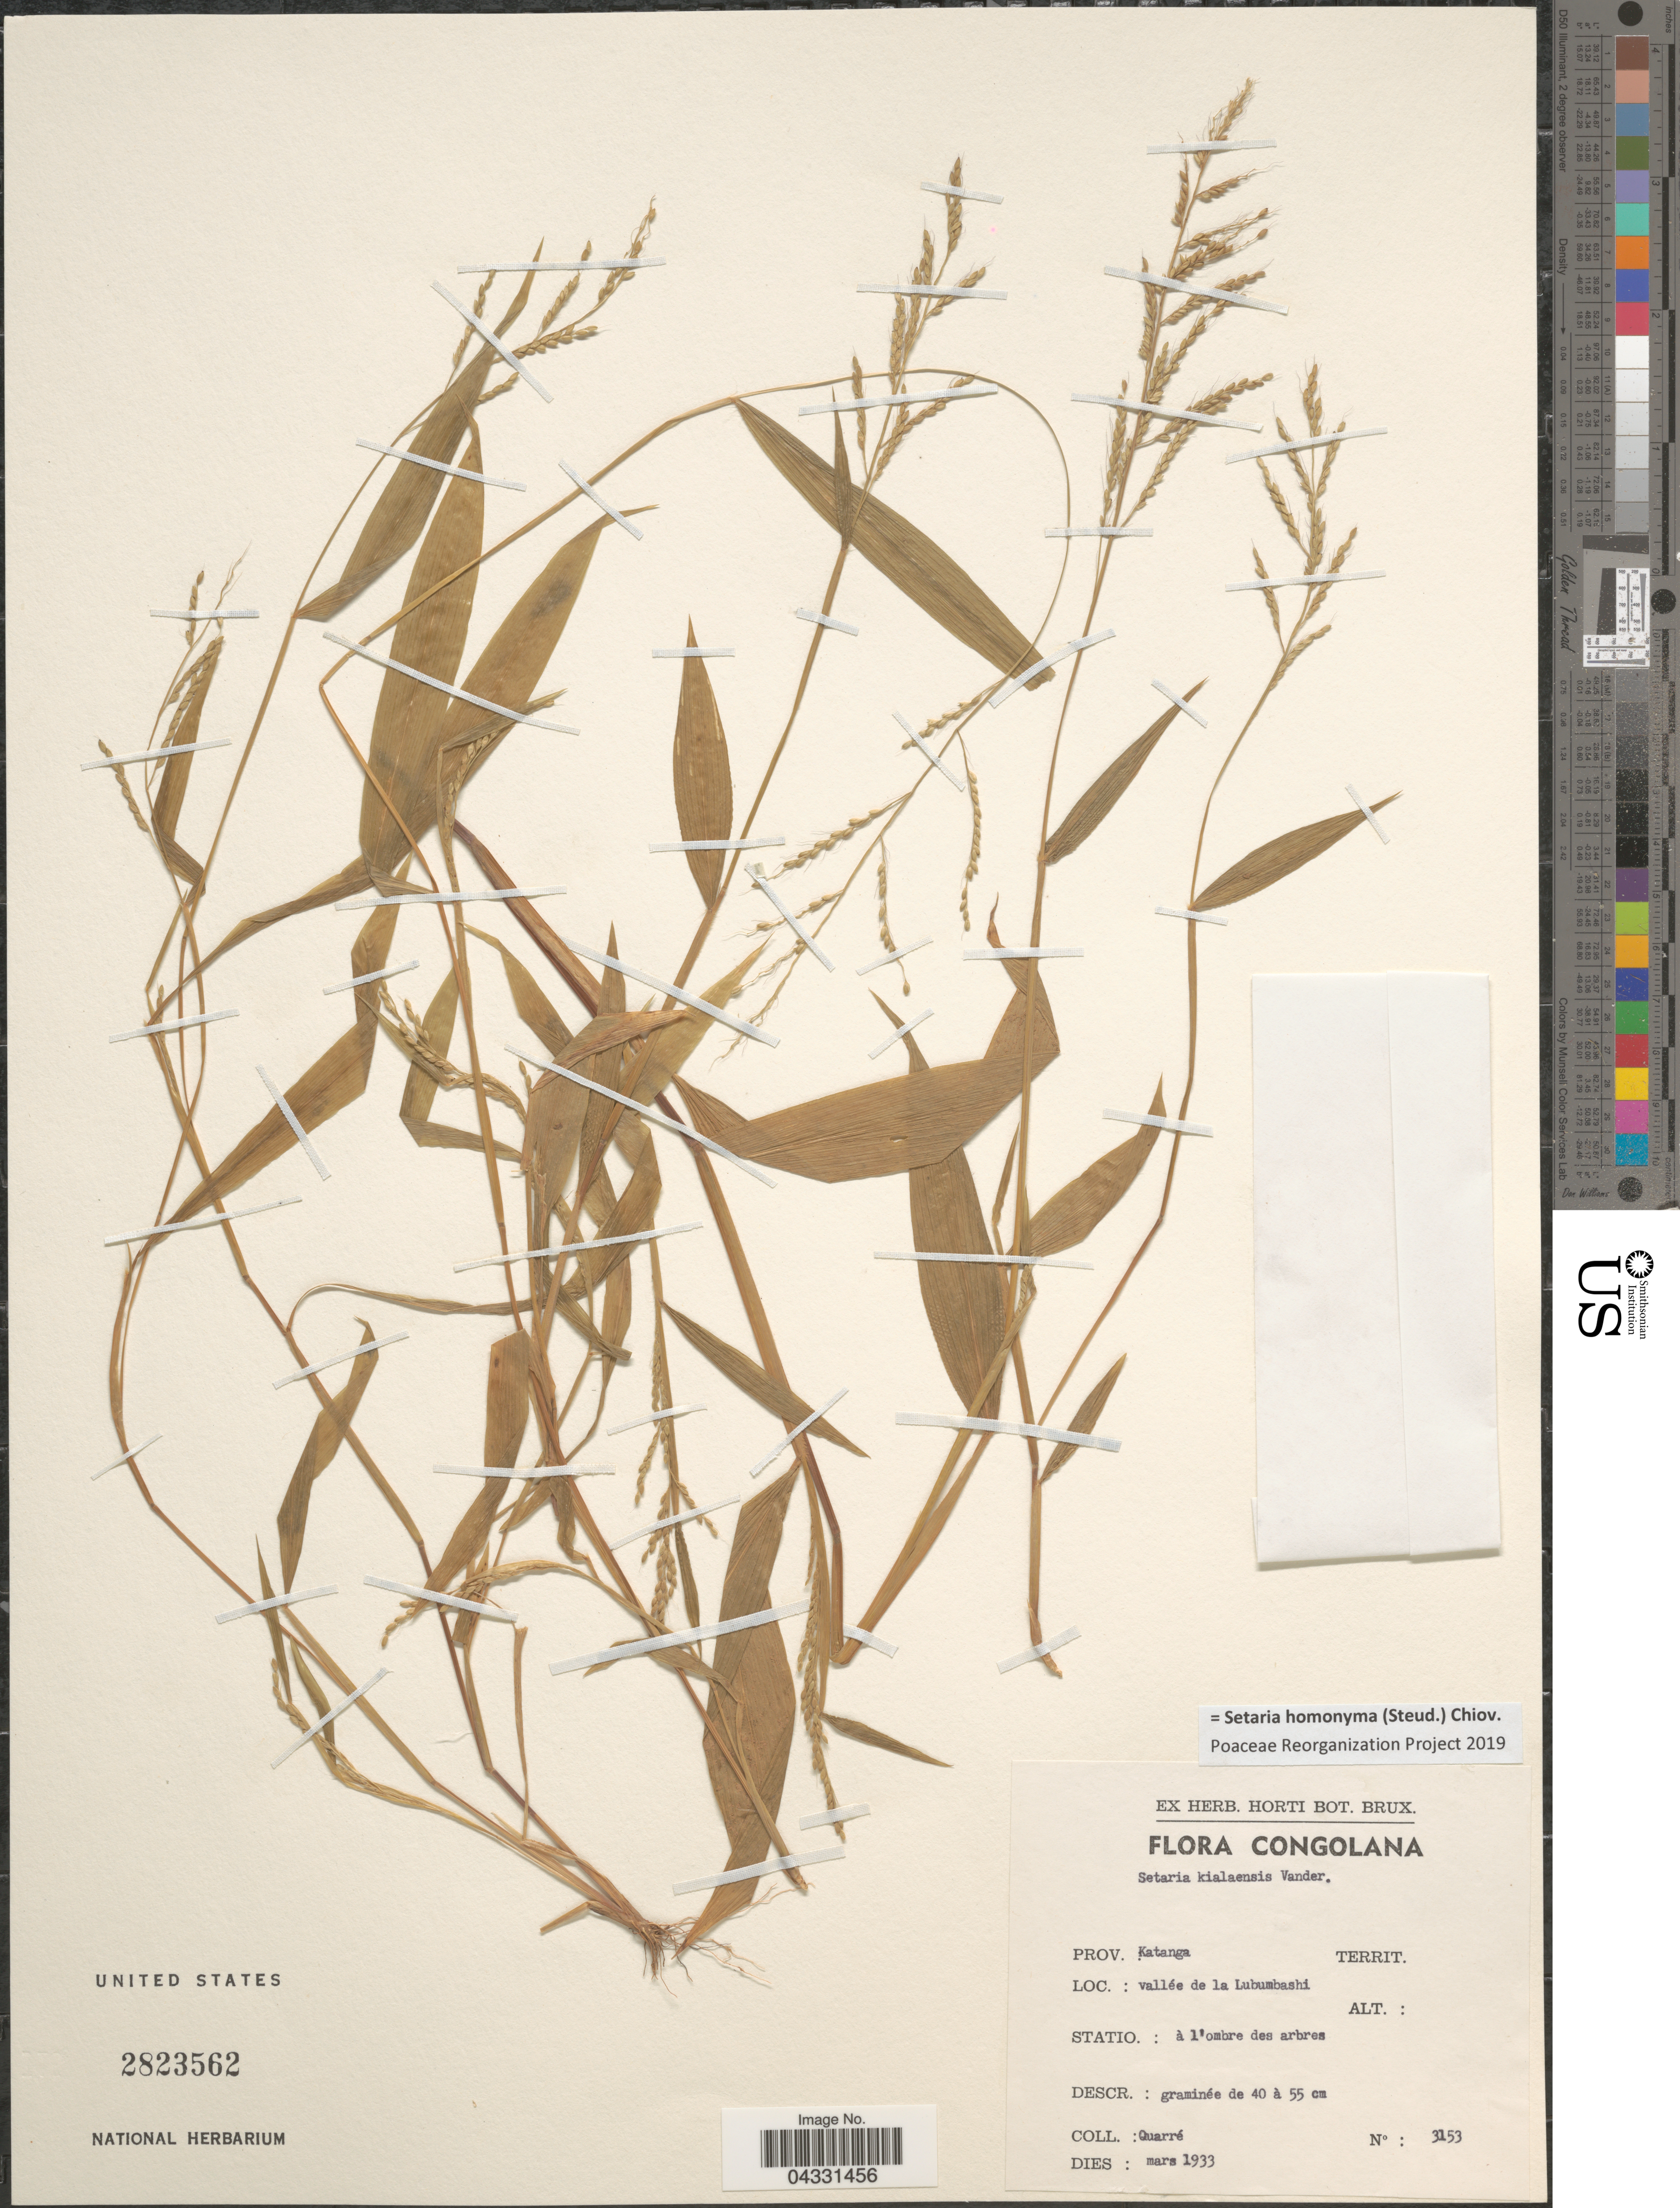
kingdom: Plantae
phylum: Tracheophyta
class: Liliopsida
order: Poales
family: Poaceae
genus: Setaria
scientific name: Setaria homonyma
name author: (Steud.) Chiov.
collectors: -. Quarre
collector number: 3153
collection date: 1933-03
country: Congo, Democratic Republic of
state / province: Haut-Katanga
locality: Congolana. Vallée de la Lubumbashi. Statio.: à l'ombre des arbres.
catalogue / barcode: US 2823562